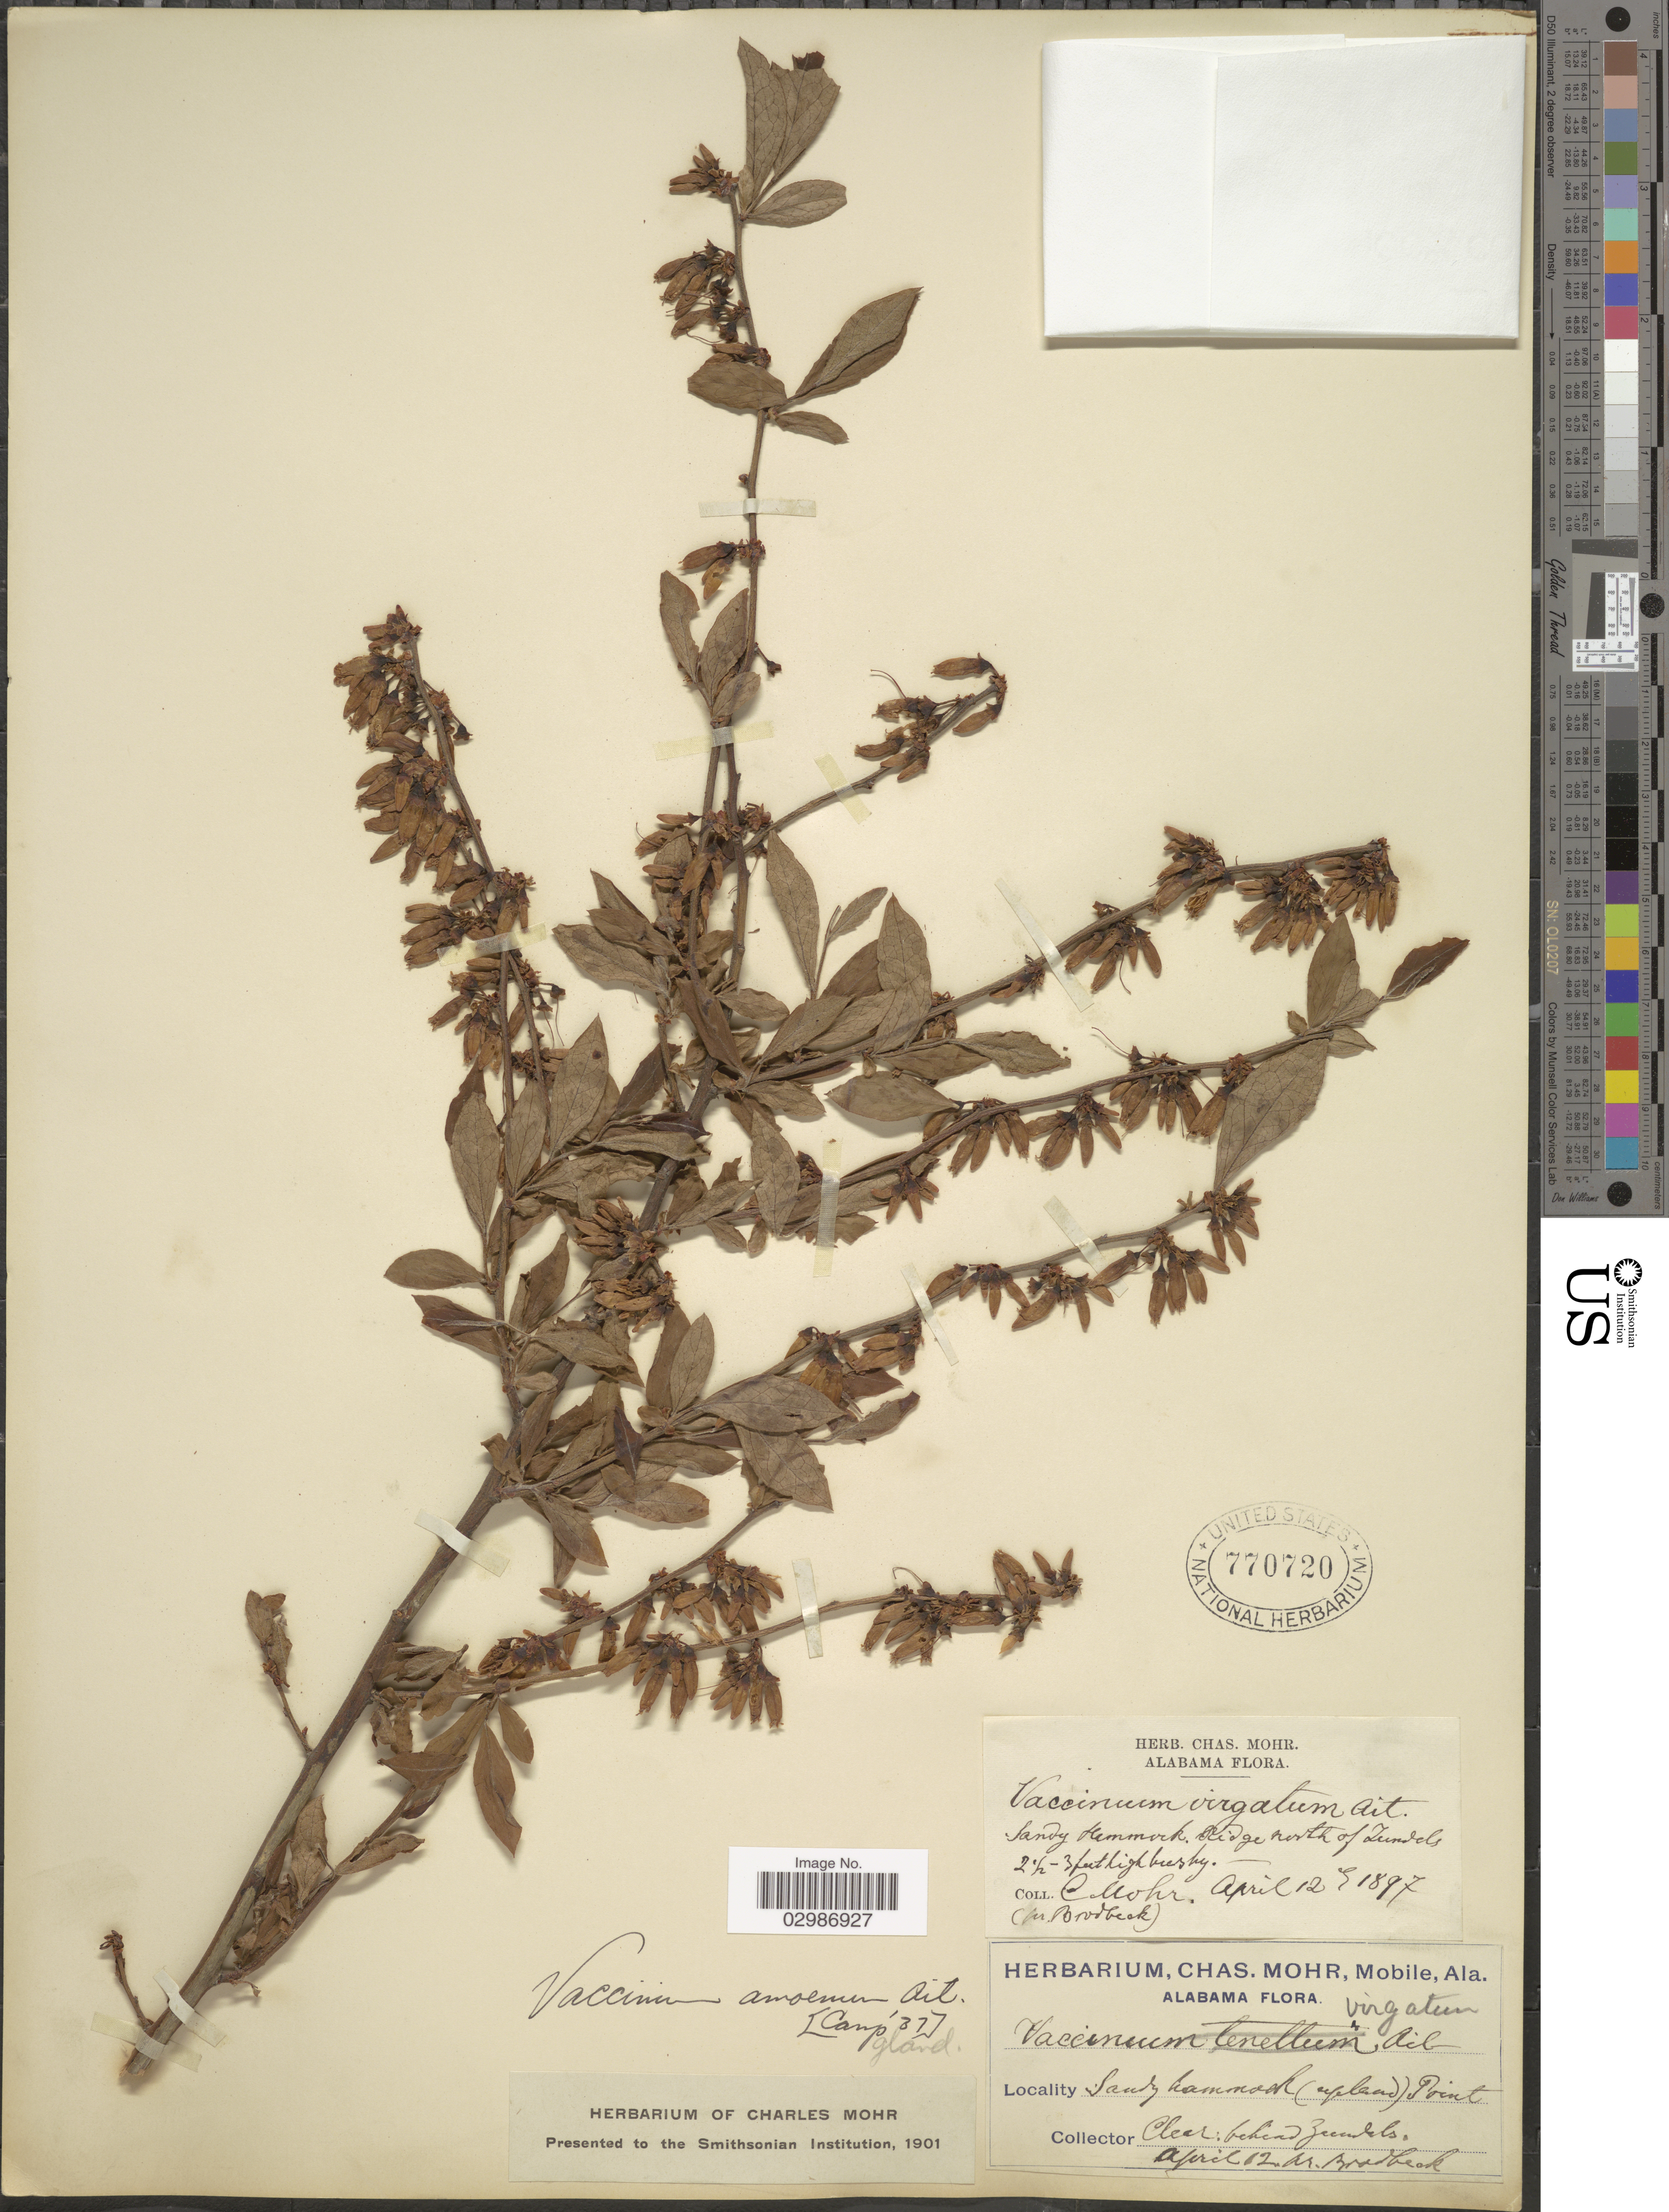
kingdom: Plantae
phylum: Tracheophyta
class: Magnoliopsida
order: Ericales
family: Ericaceae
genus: Vaccinium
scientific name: Vaccinium amoenum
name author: Aiton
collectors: C. T. Mohr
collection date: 1897-04-12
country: United States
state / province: Alabama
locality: Sandy hammock (upland) Point, Ridge North of Zundels.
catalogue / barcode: US 770720